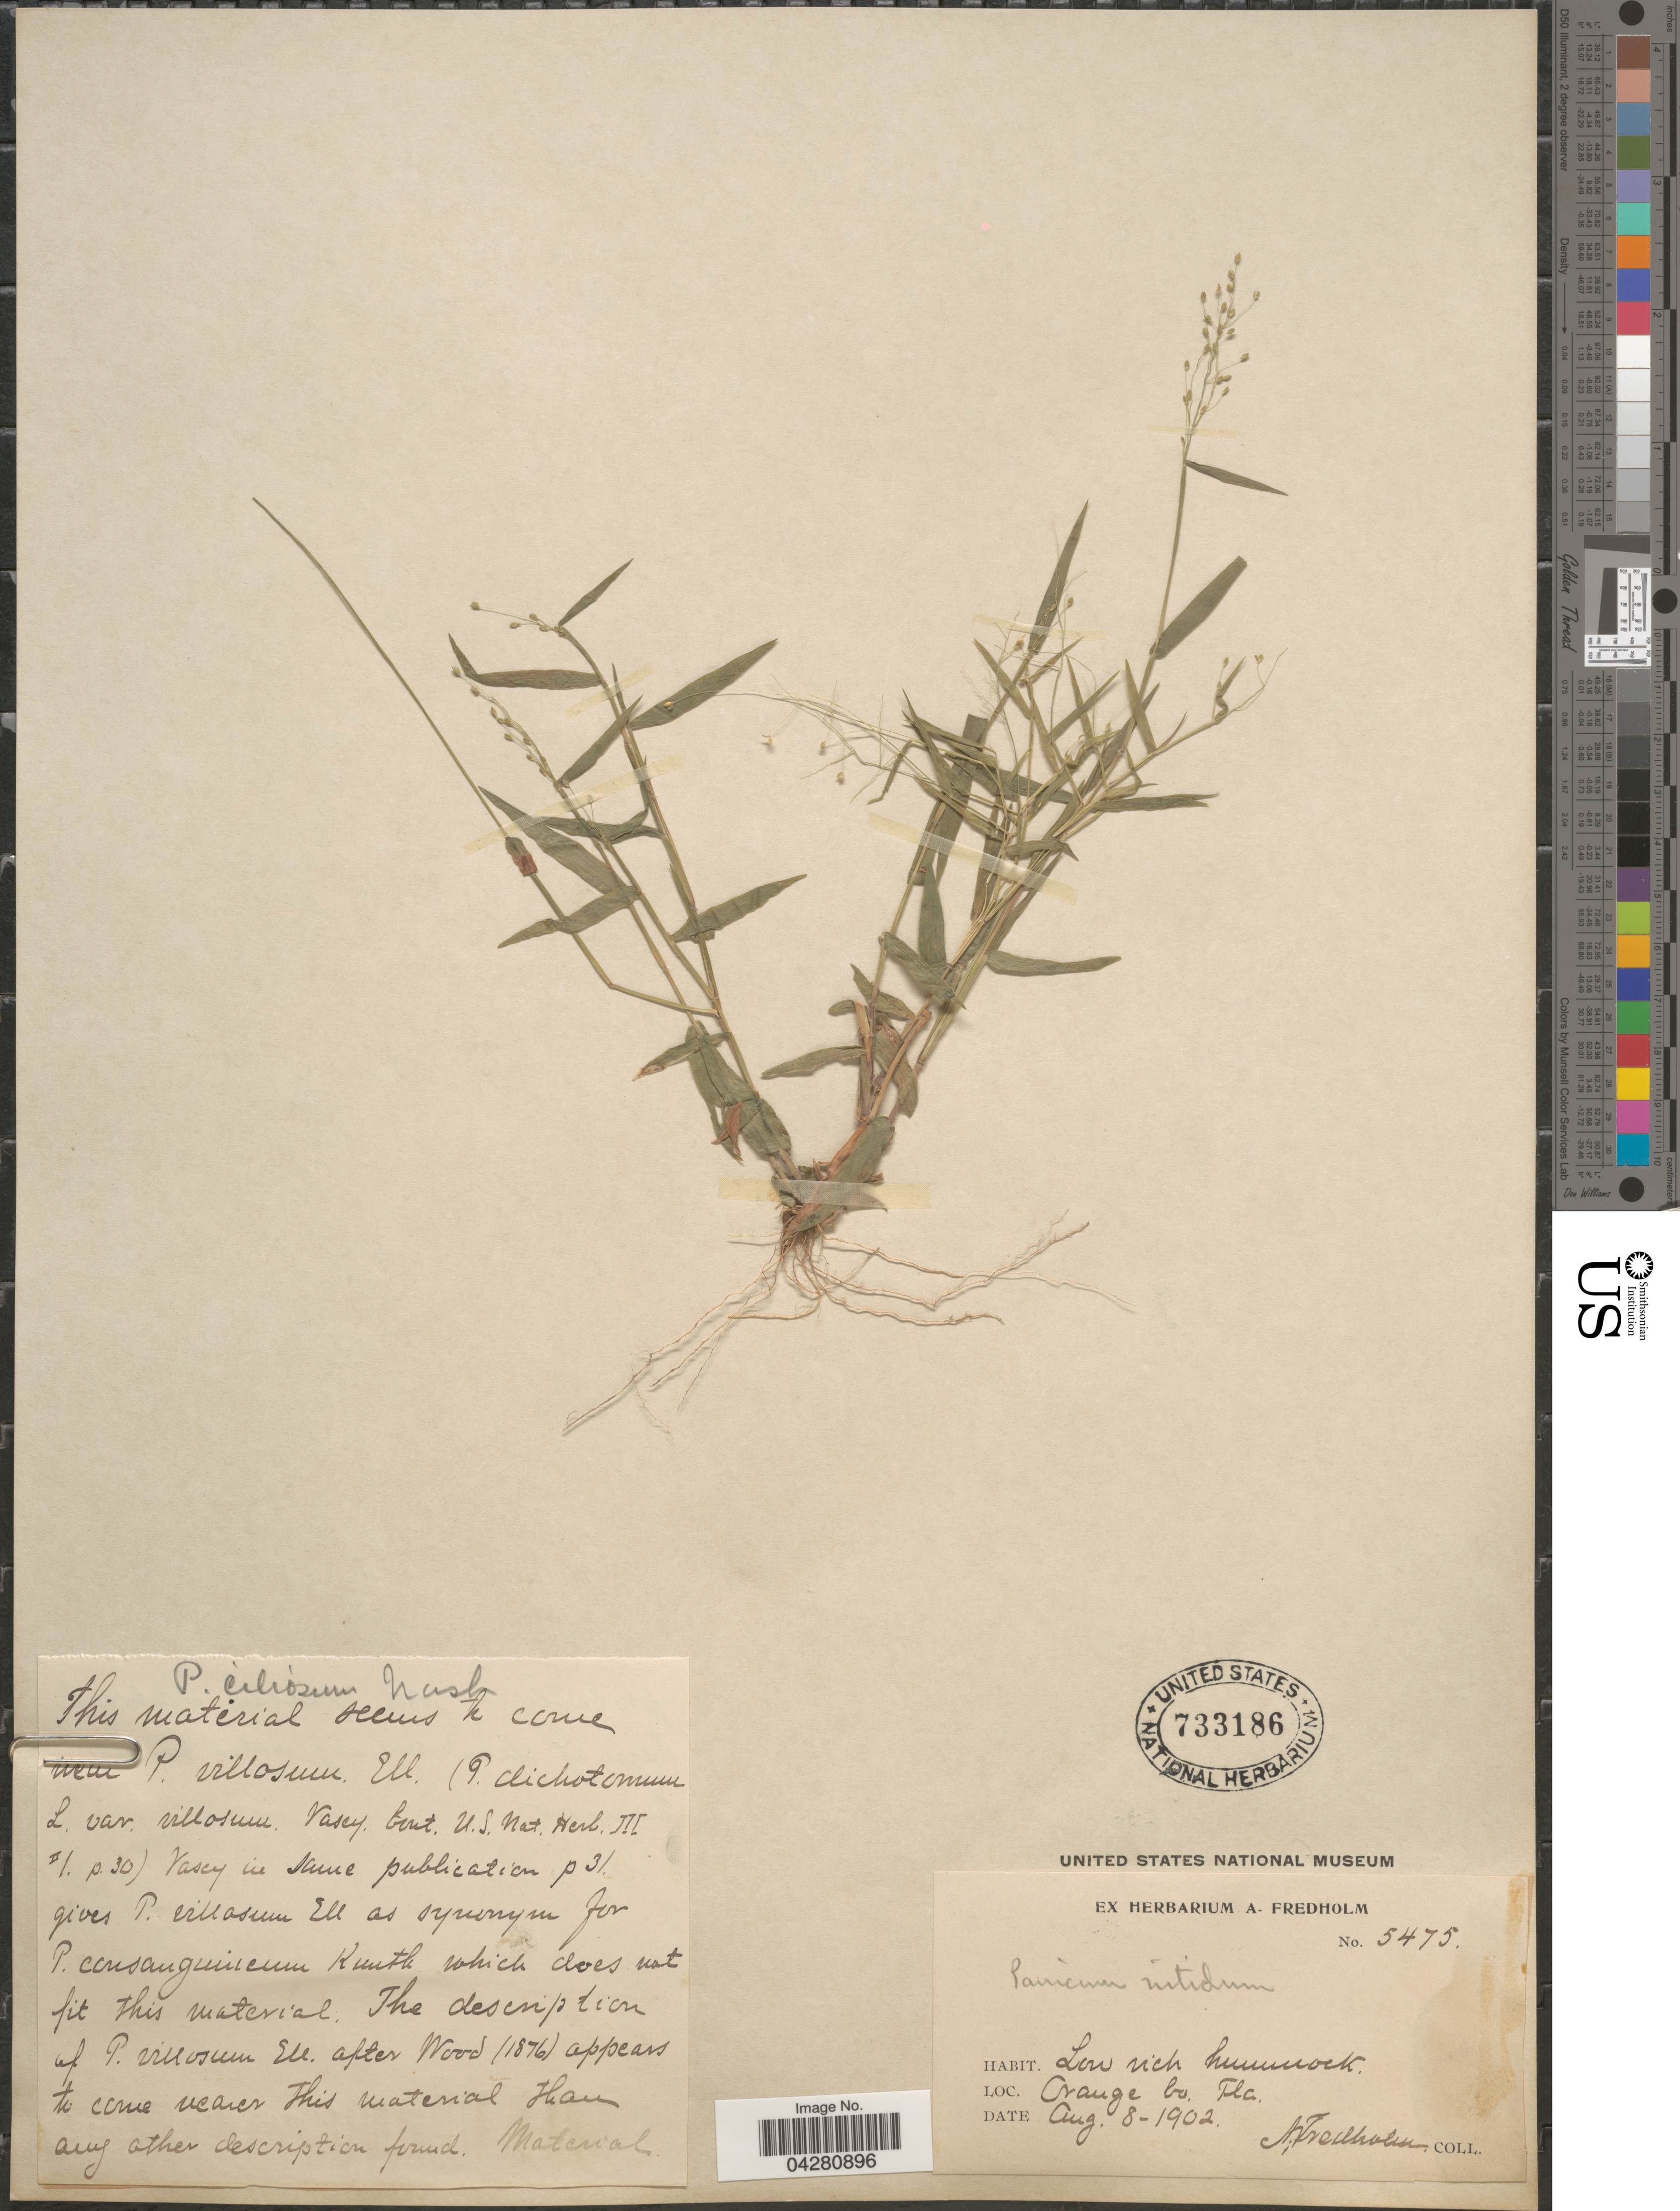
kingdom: Plantae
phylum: Tracheophyta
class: Liliopsida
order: Poales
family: Poaceae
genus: Dichanthelium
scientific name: Dichanthelium dichotomum var. dichotomum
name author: (L.) Gould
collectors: A. Fredholm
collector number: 5475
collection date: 1902-08-08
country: United States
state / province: Florida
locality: Low rich hummock. Orange Co.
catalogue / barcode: US 733186